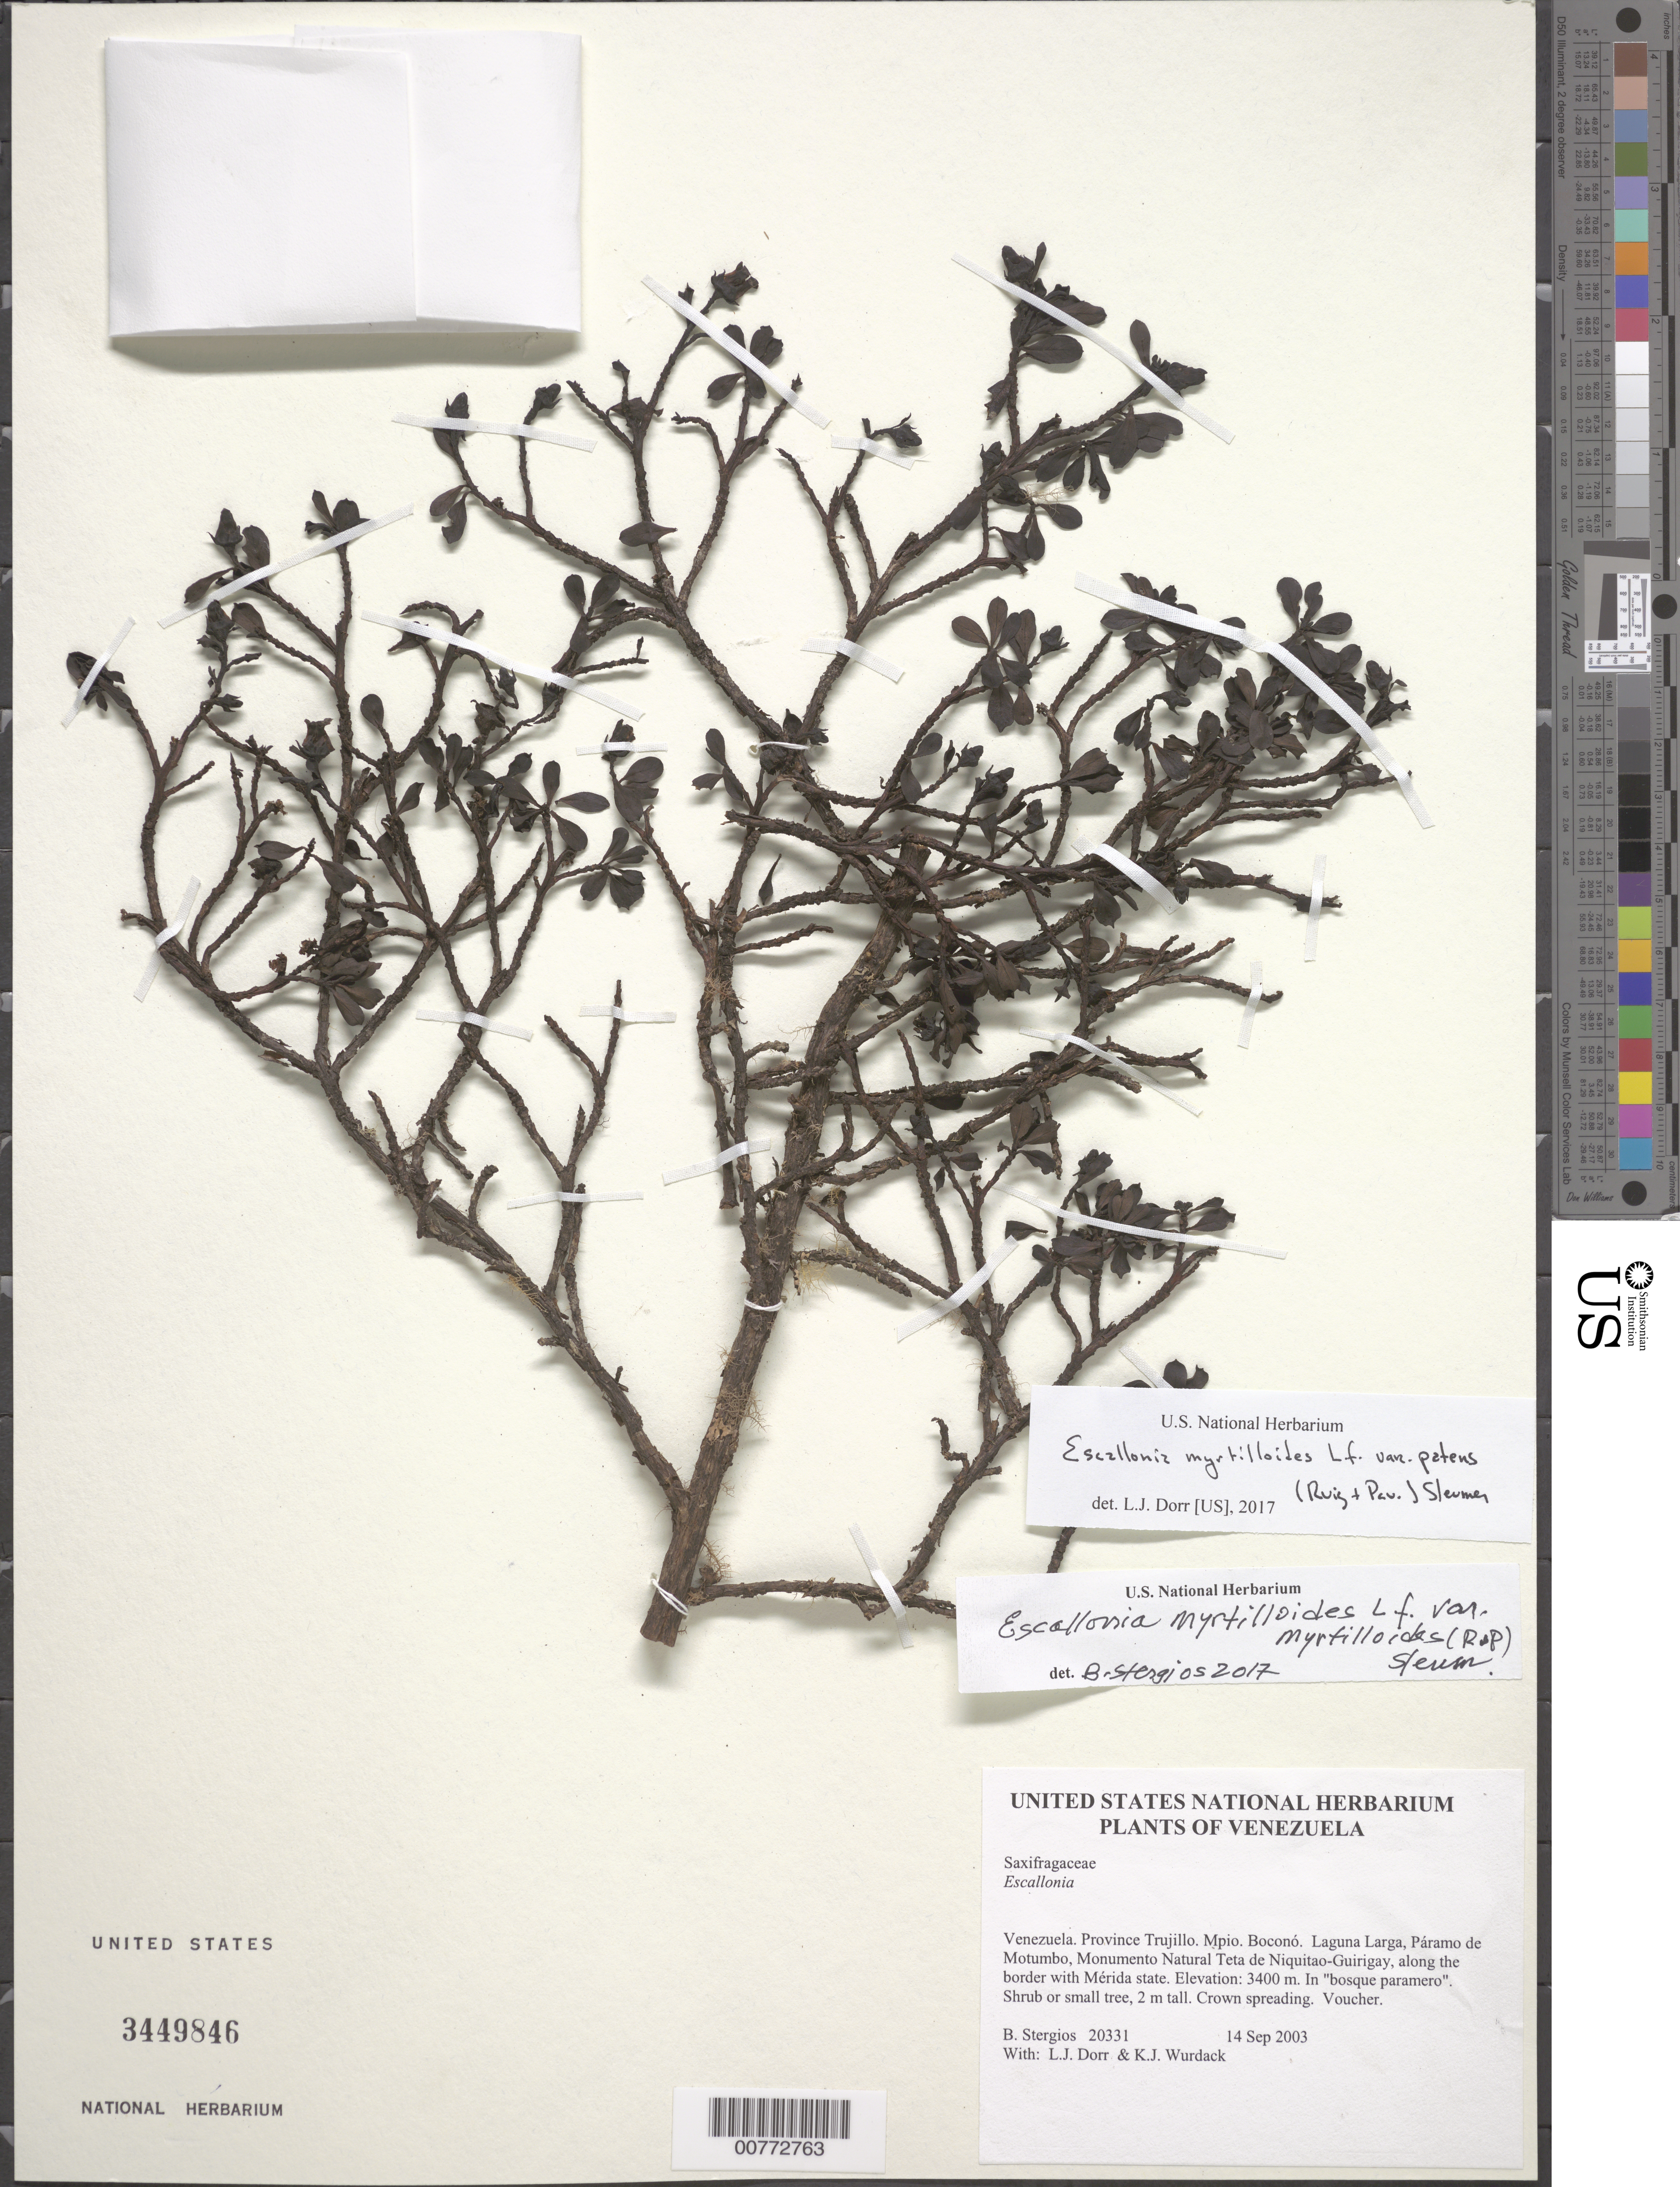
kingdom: Plantae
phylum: Tracheophyta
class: Magnoliopsida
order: Escalloniales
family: Escalloniaceae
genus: Escallonia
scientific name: Escallonia myrtilloides var. patens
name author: (Ruiz & Pavón) Sleumer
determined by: Dorr, L. J., (BOT), Smithsonian Institution - National Museum of Natural History (UNITED STATES)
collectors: B. G. Stergios, L. J. Dorr & K. Wurdack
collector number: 20331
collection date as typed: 14 Sep 2003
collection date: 2003-09-14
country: Venezuela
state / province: Trujillo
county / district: Boconó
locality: Laguna Larga, Páramo de Motumbo, Monumento Natural Teta de Niquitao-Guirigay, along the border with Mérida state.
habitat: In "bosque paramero".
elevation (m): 3400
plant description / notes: PORT, US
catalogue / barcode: US 3449846